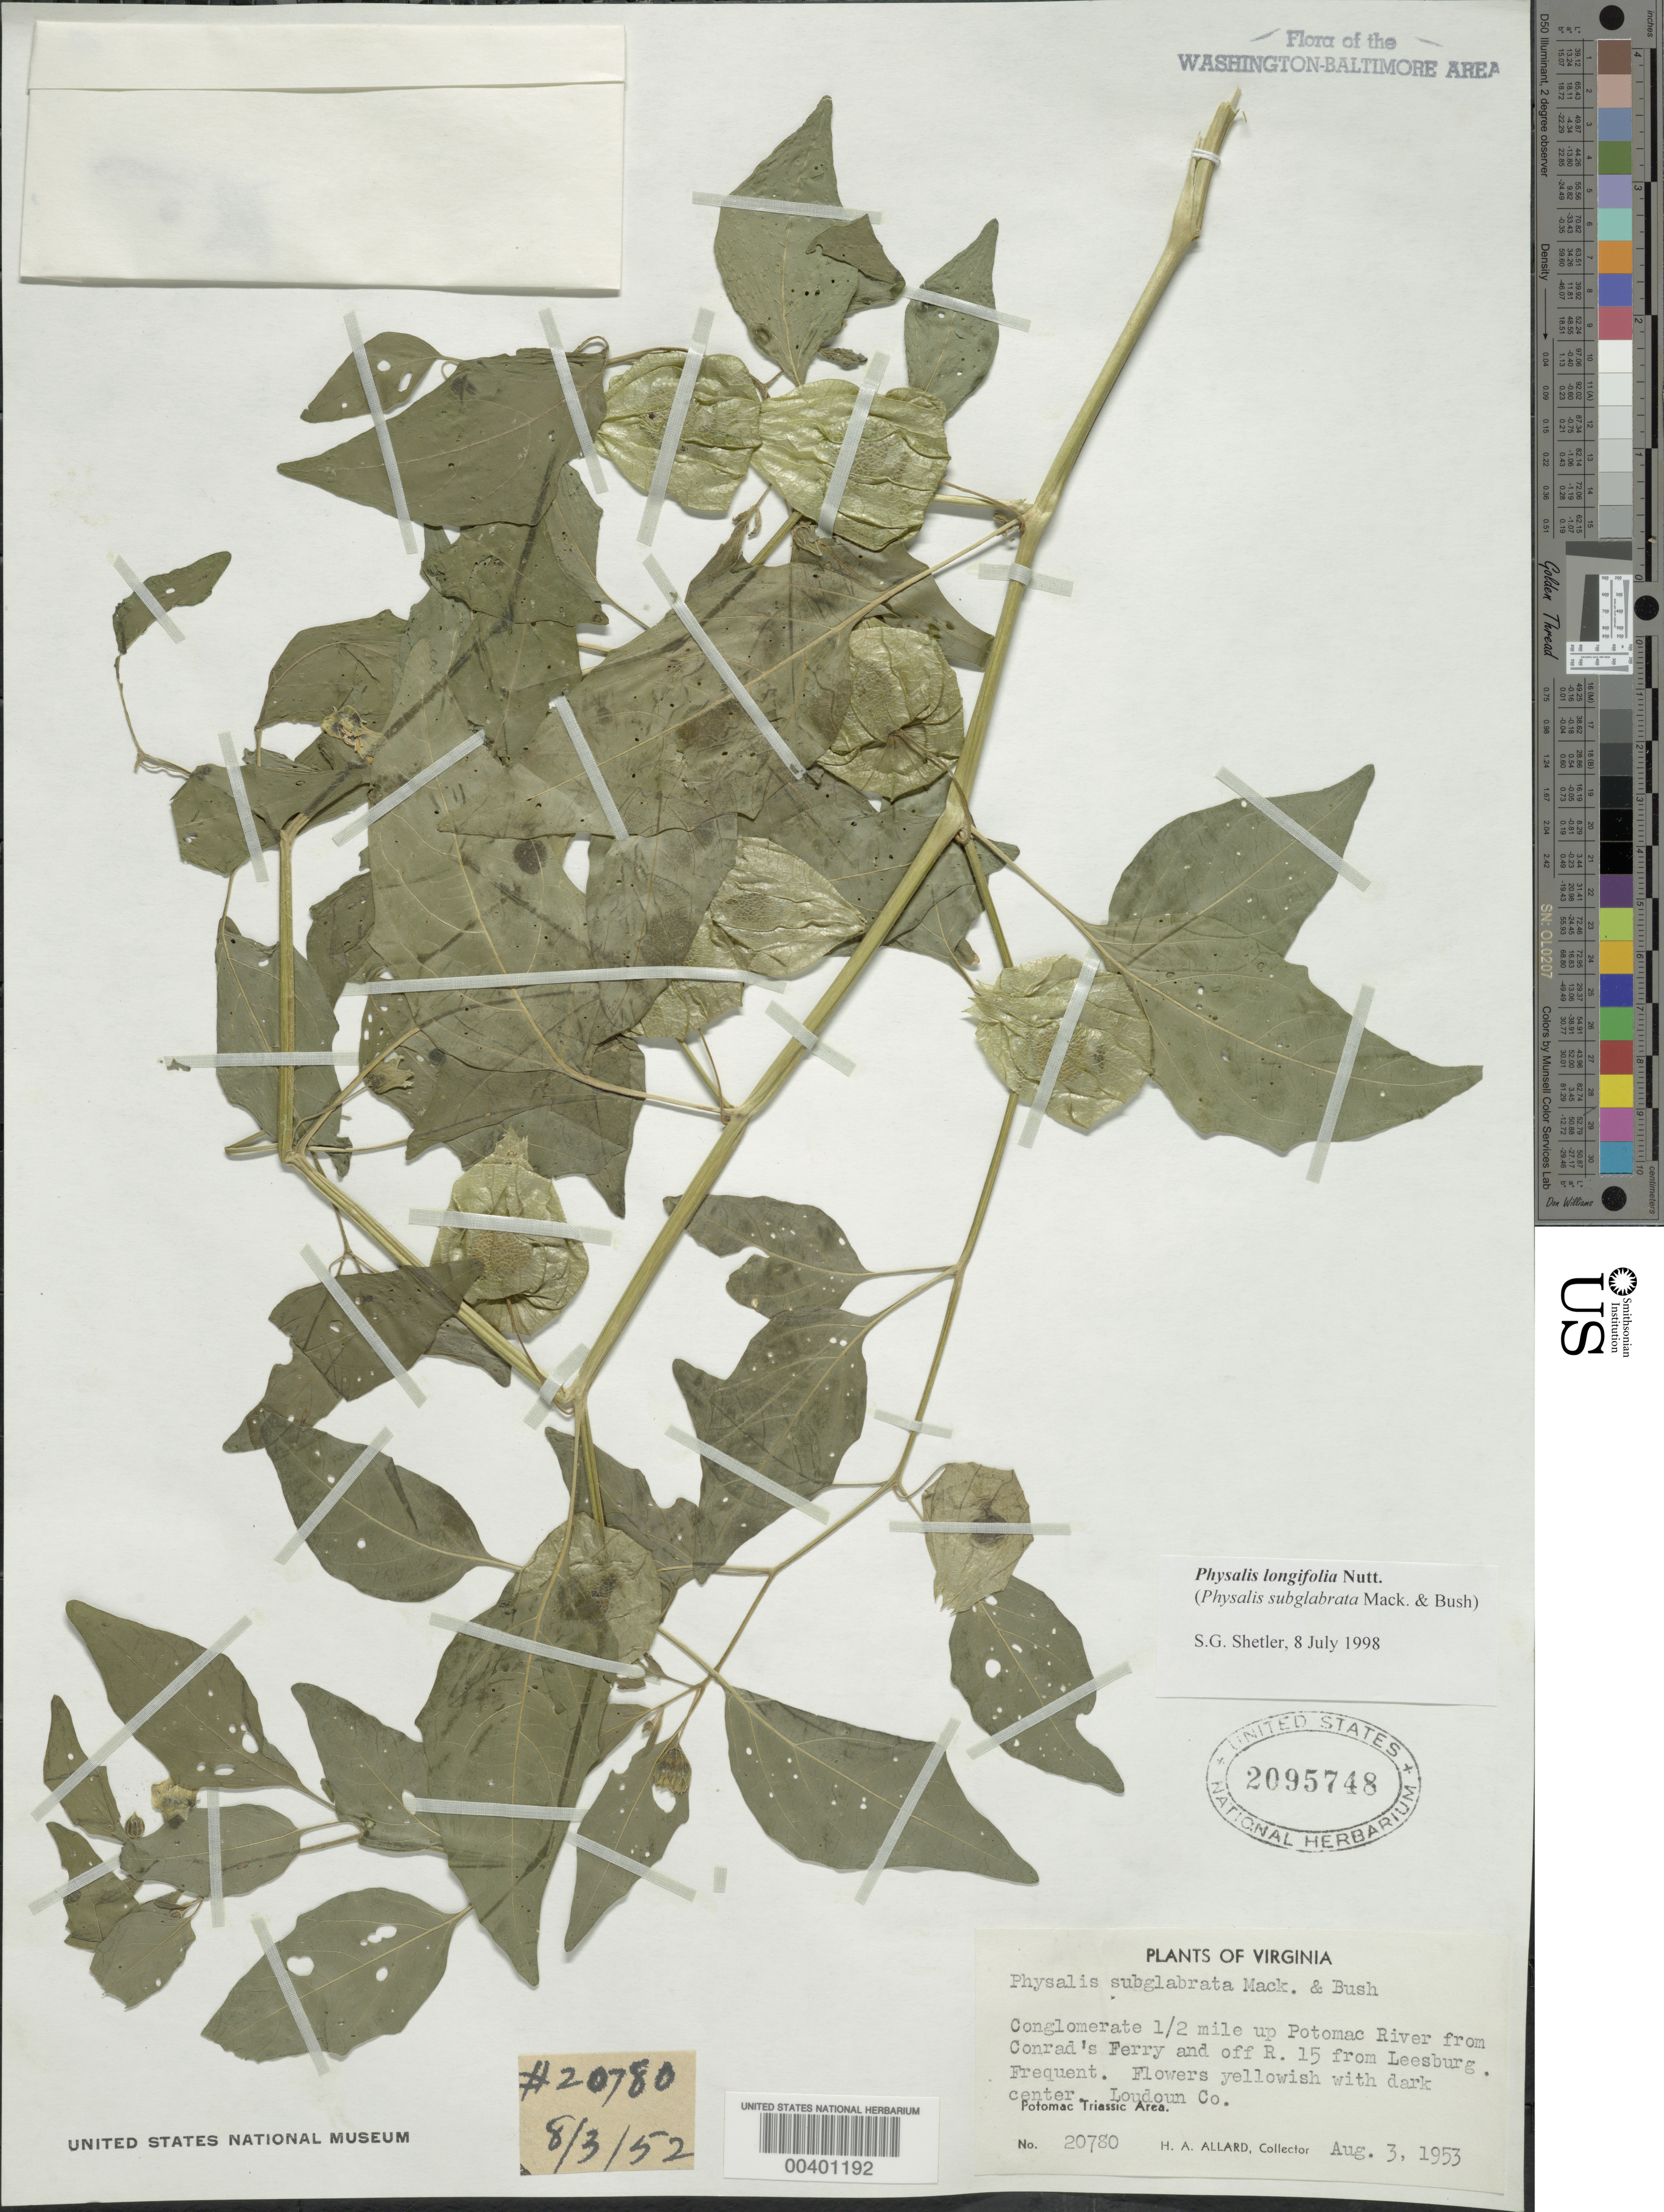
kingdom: Plantae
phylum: Tracheophyta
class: Magnoliopsida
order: Solanales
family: Solanaceae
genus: Physalis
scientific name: Physalis longifolia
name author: Nutt.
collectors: H. A. Allard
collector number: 20780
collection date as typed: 03 Aug 1953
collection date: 1953-08-03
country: United States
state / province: Virginia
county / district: Loudoun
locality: Conglomerate on Potomac River, near Conrads Ferry off Route 15 from Leesburg C. and O. Canal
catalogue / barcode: US 2095748